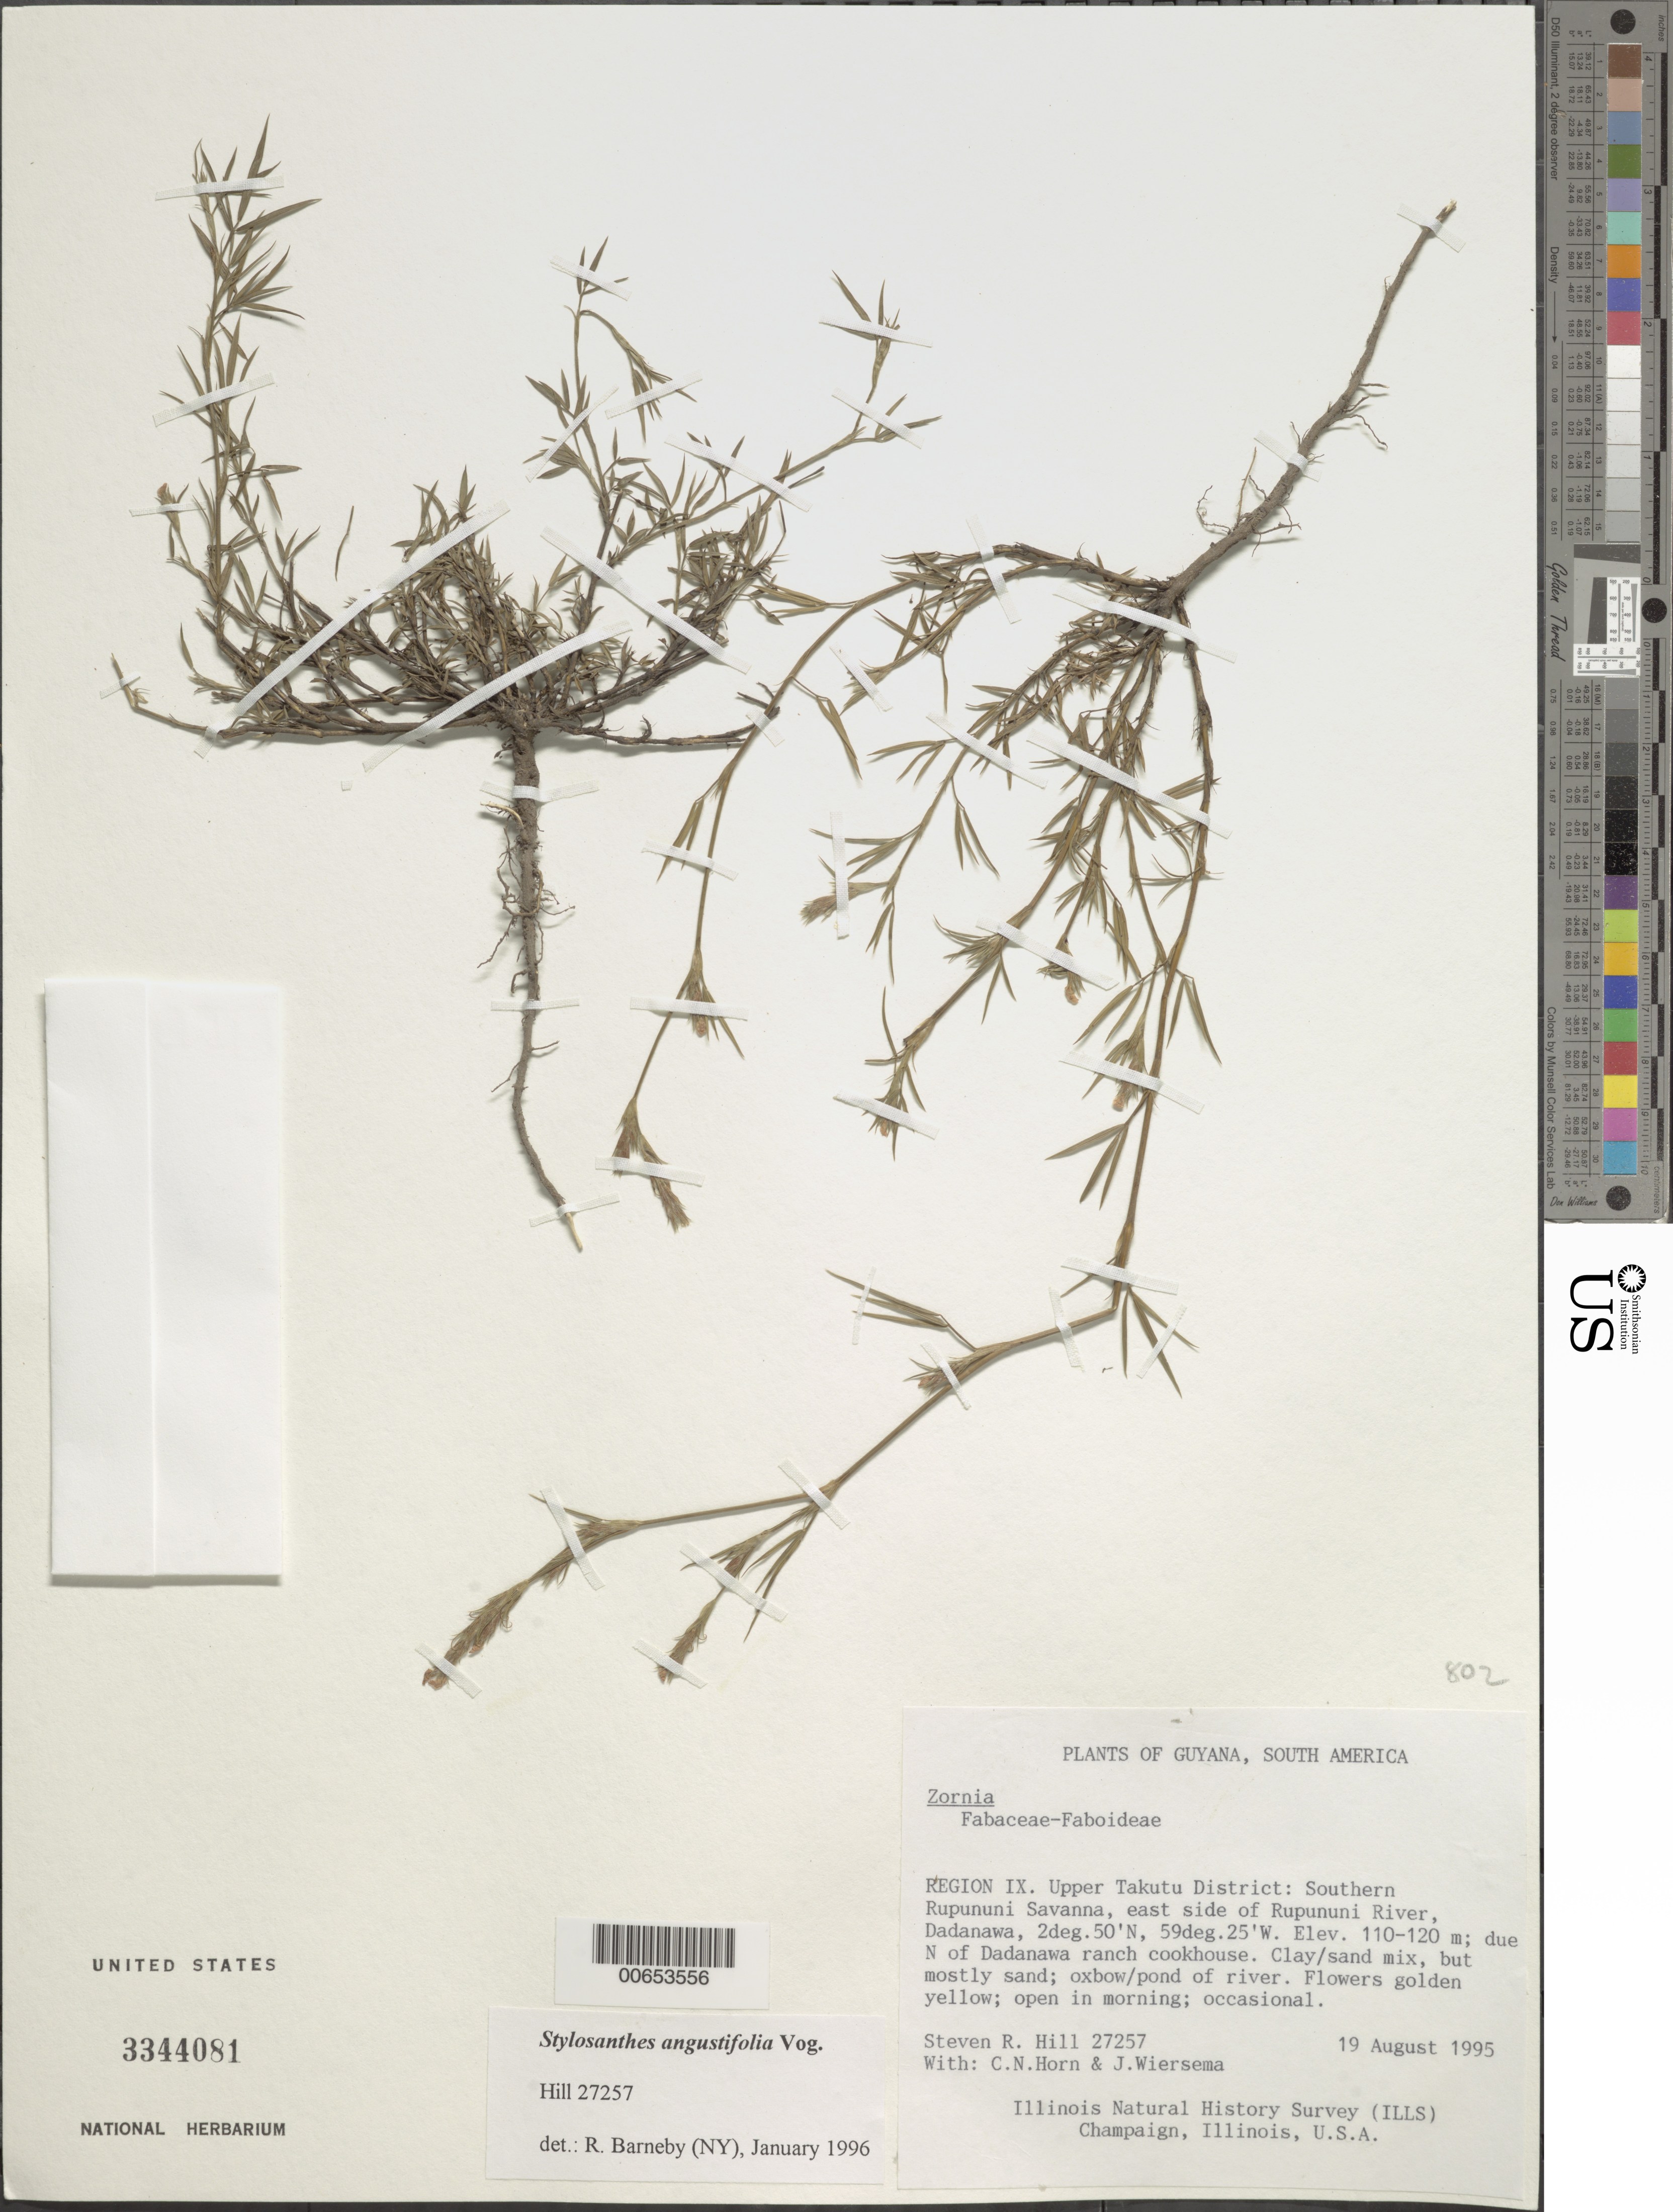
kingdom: Plantae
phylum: Tracheophyta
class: Magnoliopsida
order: Fabales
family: Fabaceae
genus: Stylosanthes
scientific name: Stylosanthes angustifolia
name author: Vogel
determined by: Barneby, Rupert C., (NY)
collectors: S. R. Hill, C. N. Horn & J. H. Wiersema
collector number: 27257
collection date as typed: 19-Aug-95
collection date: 1995-08-19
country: Guyana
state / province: U. Takutu-U. Essequibo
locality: Dadanawa, southern Rupununi Savanna, E side of Rupununi R.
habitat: Clay/sand mix, mostly sand, oxbow/pond of river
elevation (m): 110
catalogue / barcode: US 3344081